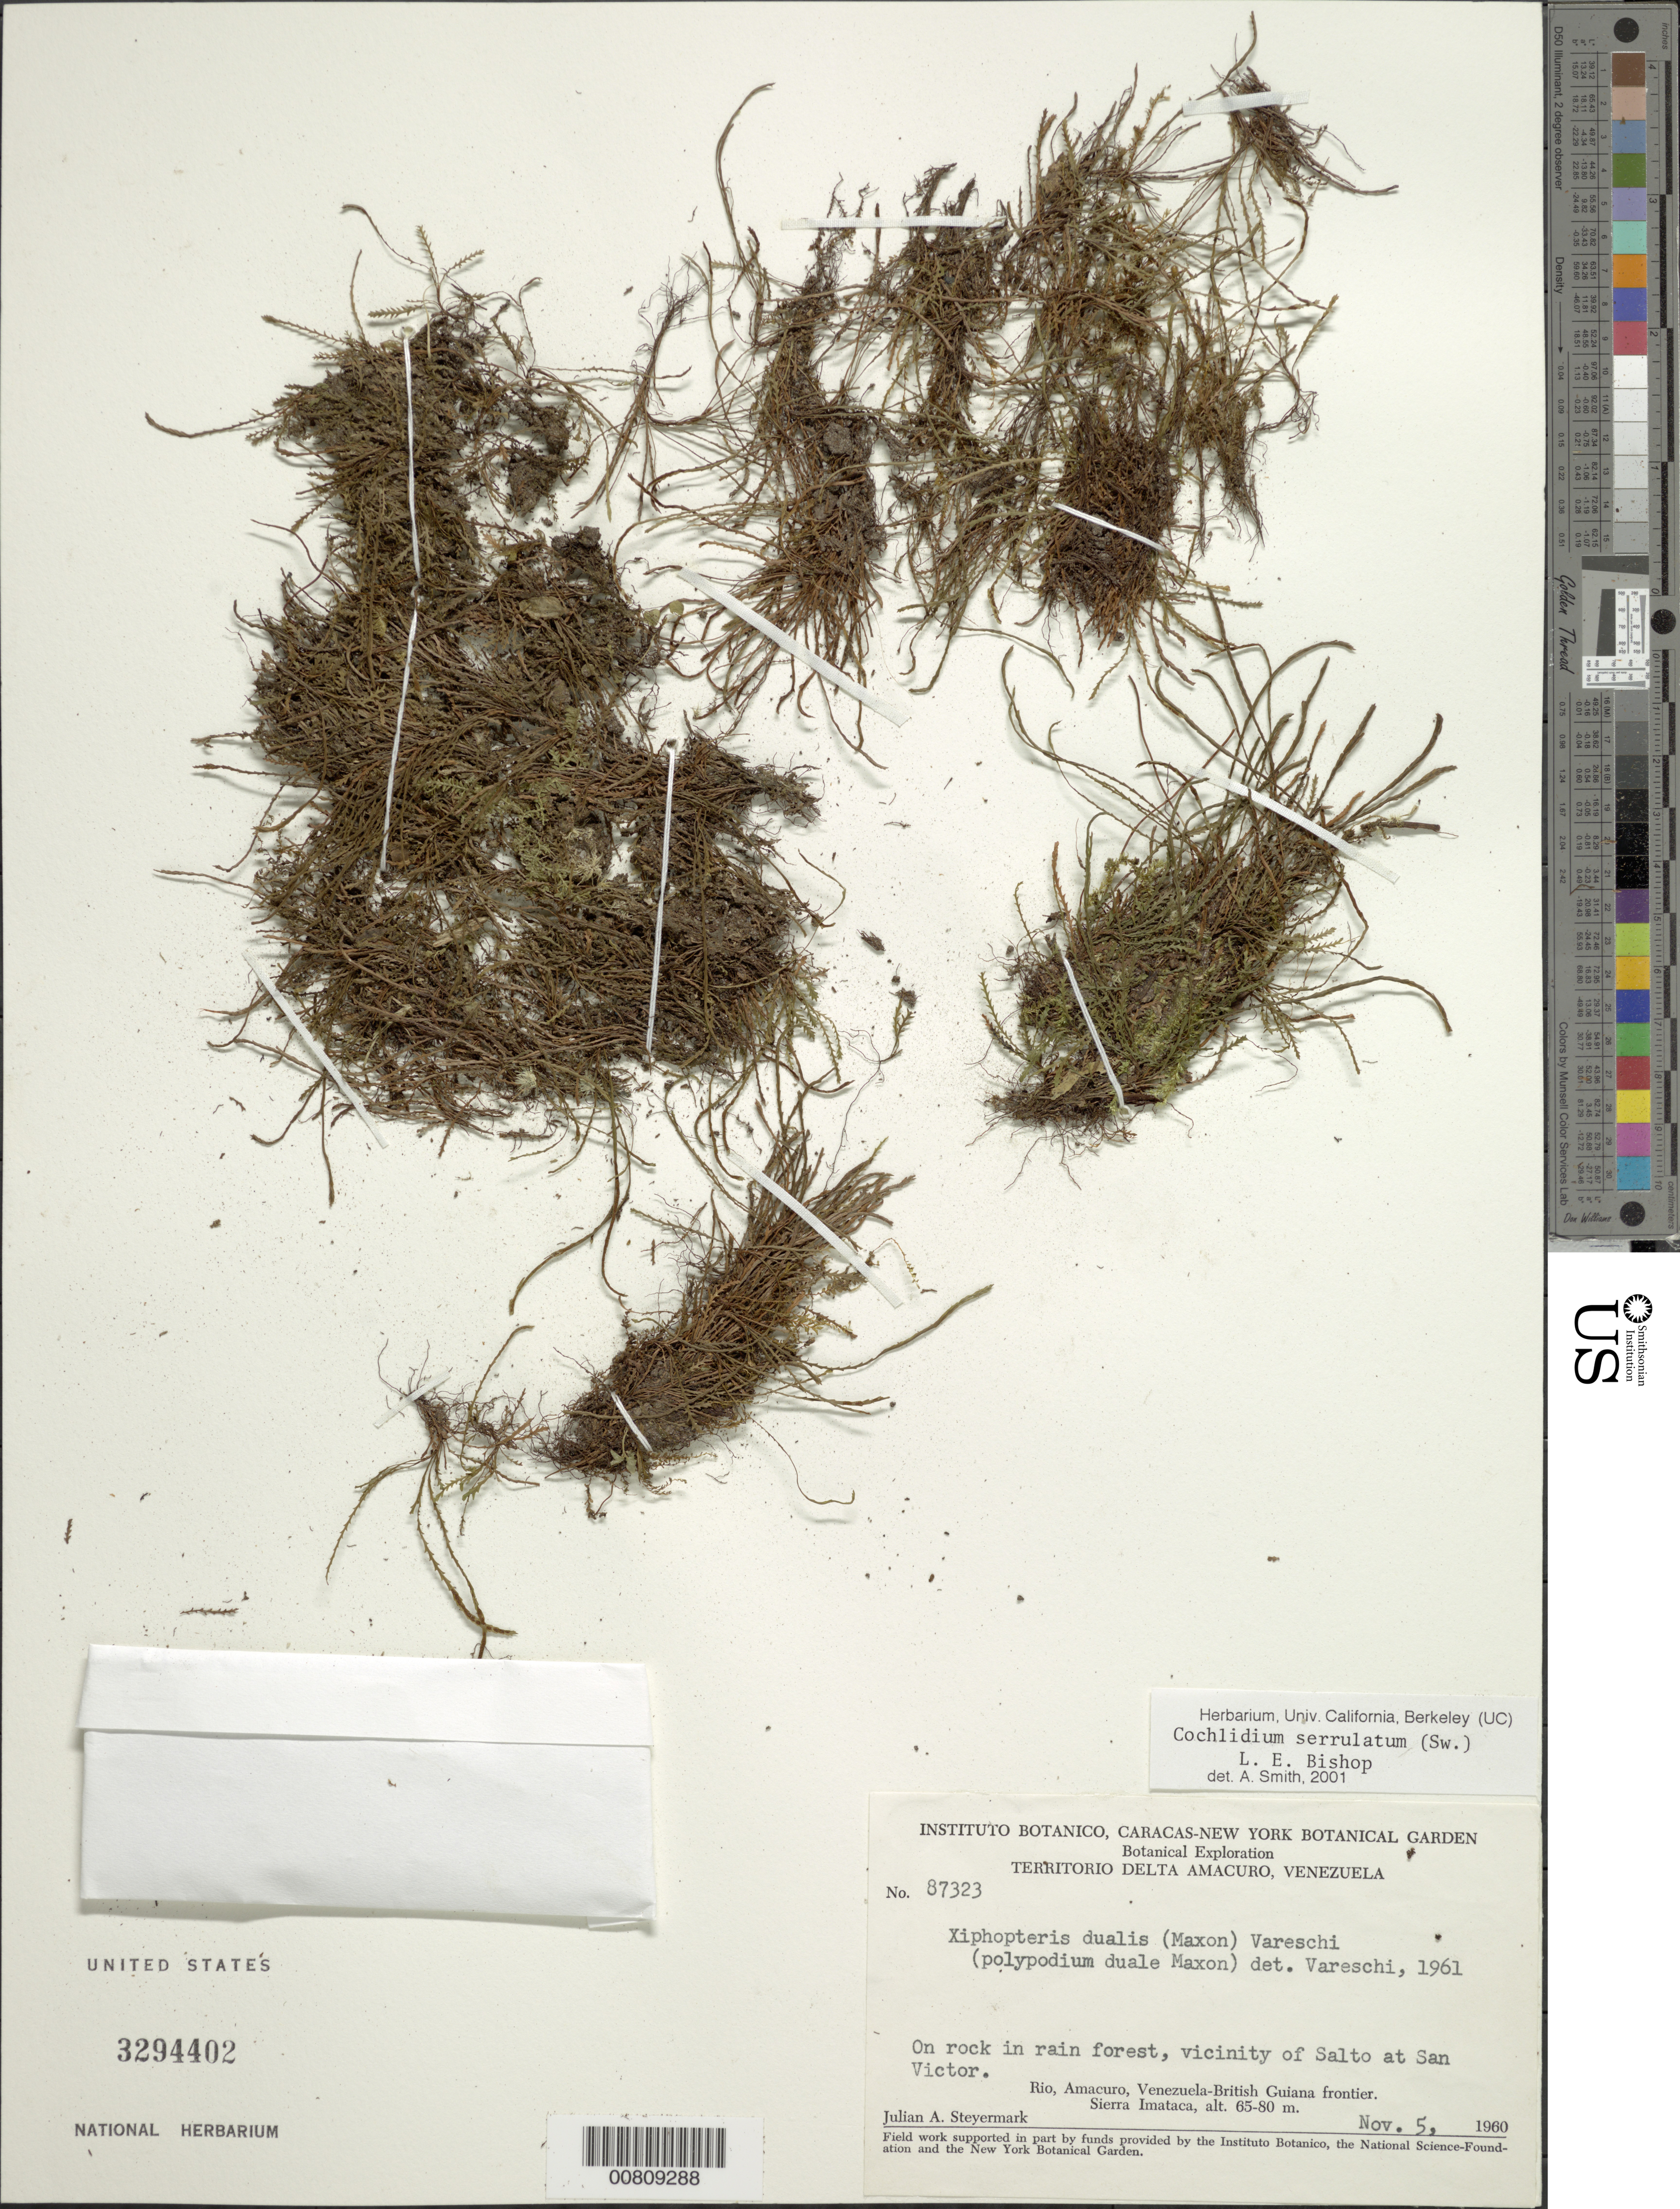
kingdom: Plantae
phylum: Tracheophyta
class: Polypodiopsida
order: Polypodiales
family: Polypodiaceae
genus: Cochlidium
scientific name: Cochlidium serrulatum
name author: (Sw.) L.E. Bishop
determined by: Smith, A.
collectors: J. Steyermark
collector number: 87323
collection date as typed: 5-Nov-60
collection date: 1960-11-05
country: Venezuela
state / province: Delta Amacuro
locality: Río Amacuro, Venezuela-British Guiana frontier, Sierra Imataca, downstream from San Victor, vicinity of San Victor, by Salto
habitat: On rock in rainforest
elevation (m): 65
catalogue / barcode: US 3294402